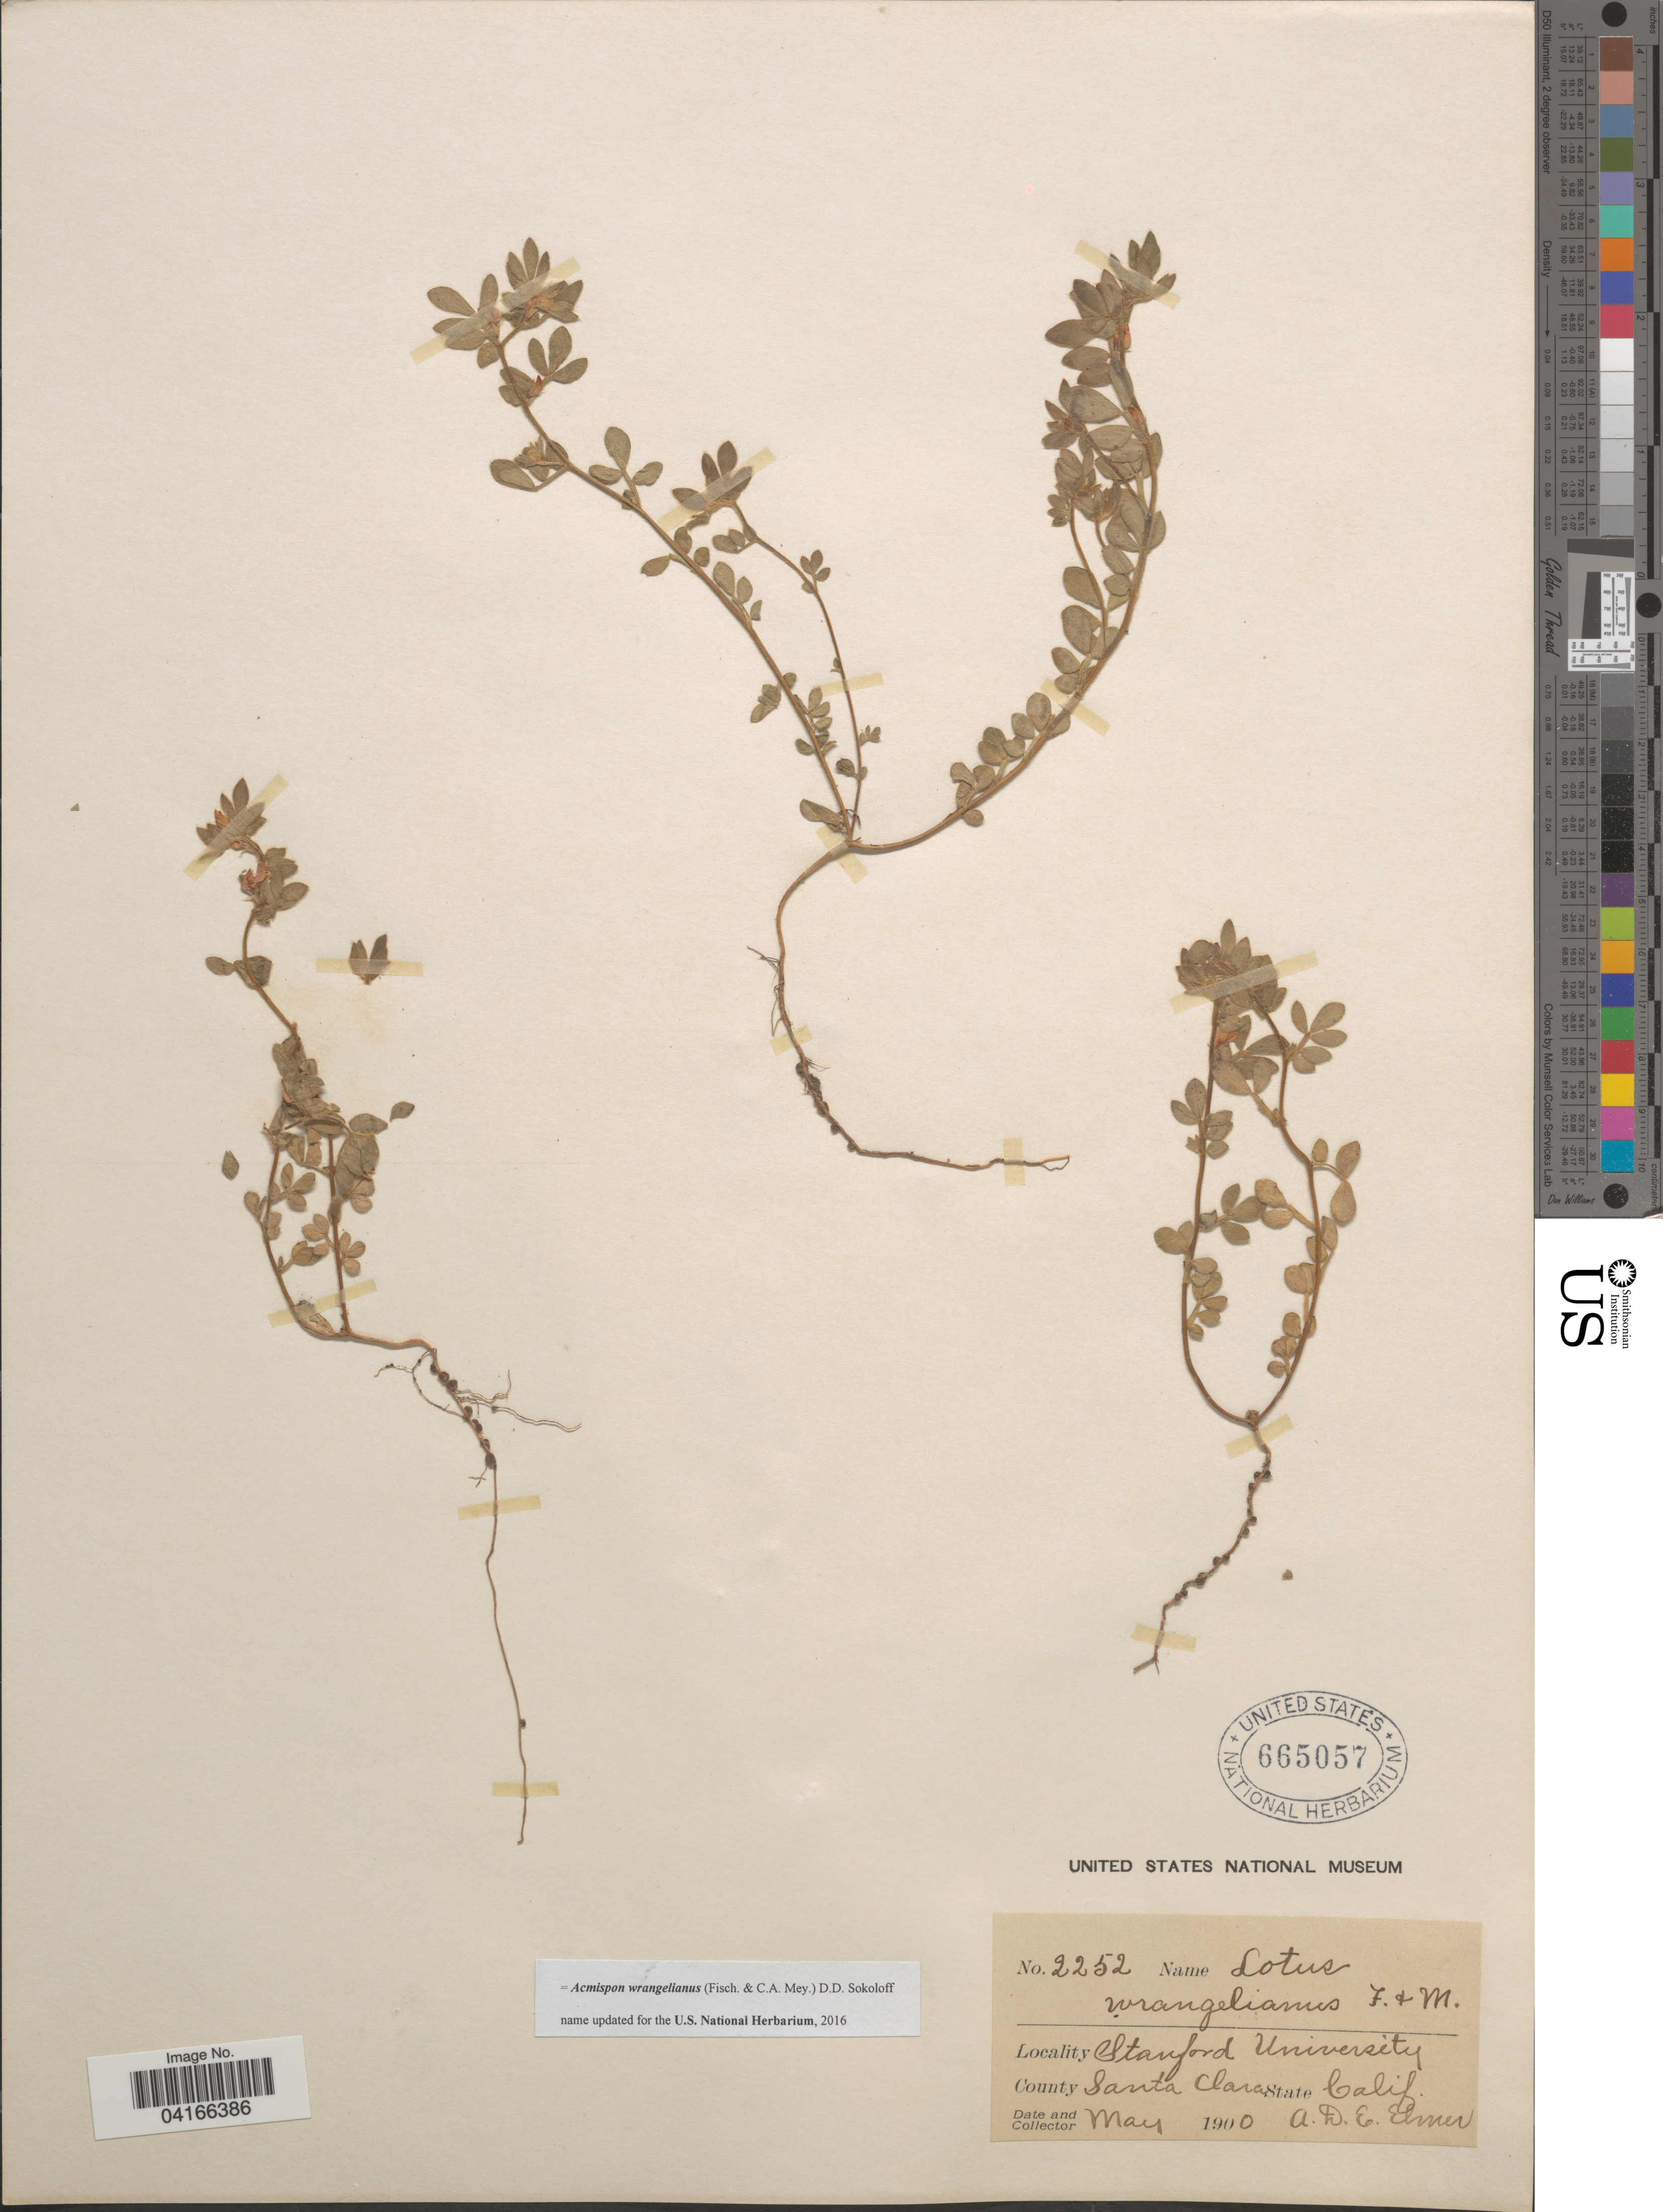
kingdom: Plantae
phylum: Tracheophyta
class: Magnoliopsida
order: Fabales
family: Fabaceae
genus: Acmispon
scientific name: Acmispon wrangelianus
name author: (Fisch. & C.A. Mey.) D.D. Sokoloff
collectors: A. D. E. Elmer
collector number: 2252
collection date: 1900-05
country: United States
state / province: California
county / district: Santa Clara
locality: Stanford University. County Santa Clara.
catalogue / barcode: US 665057